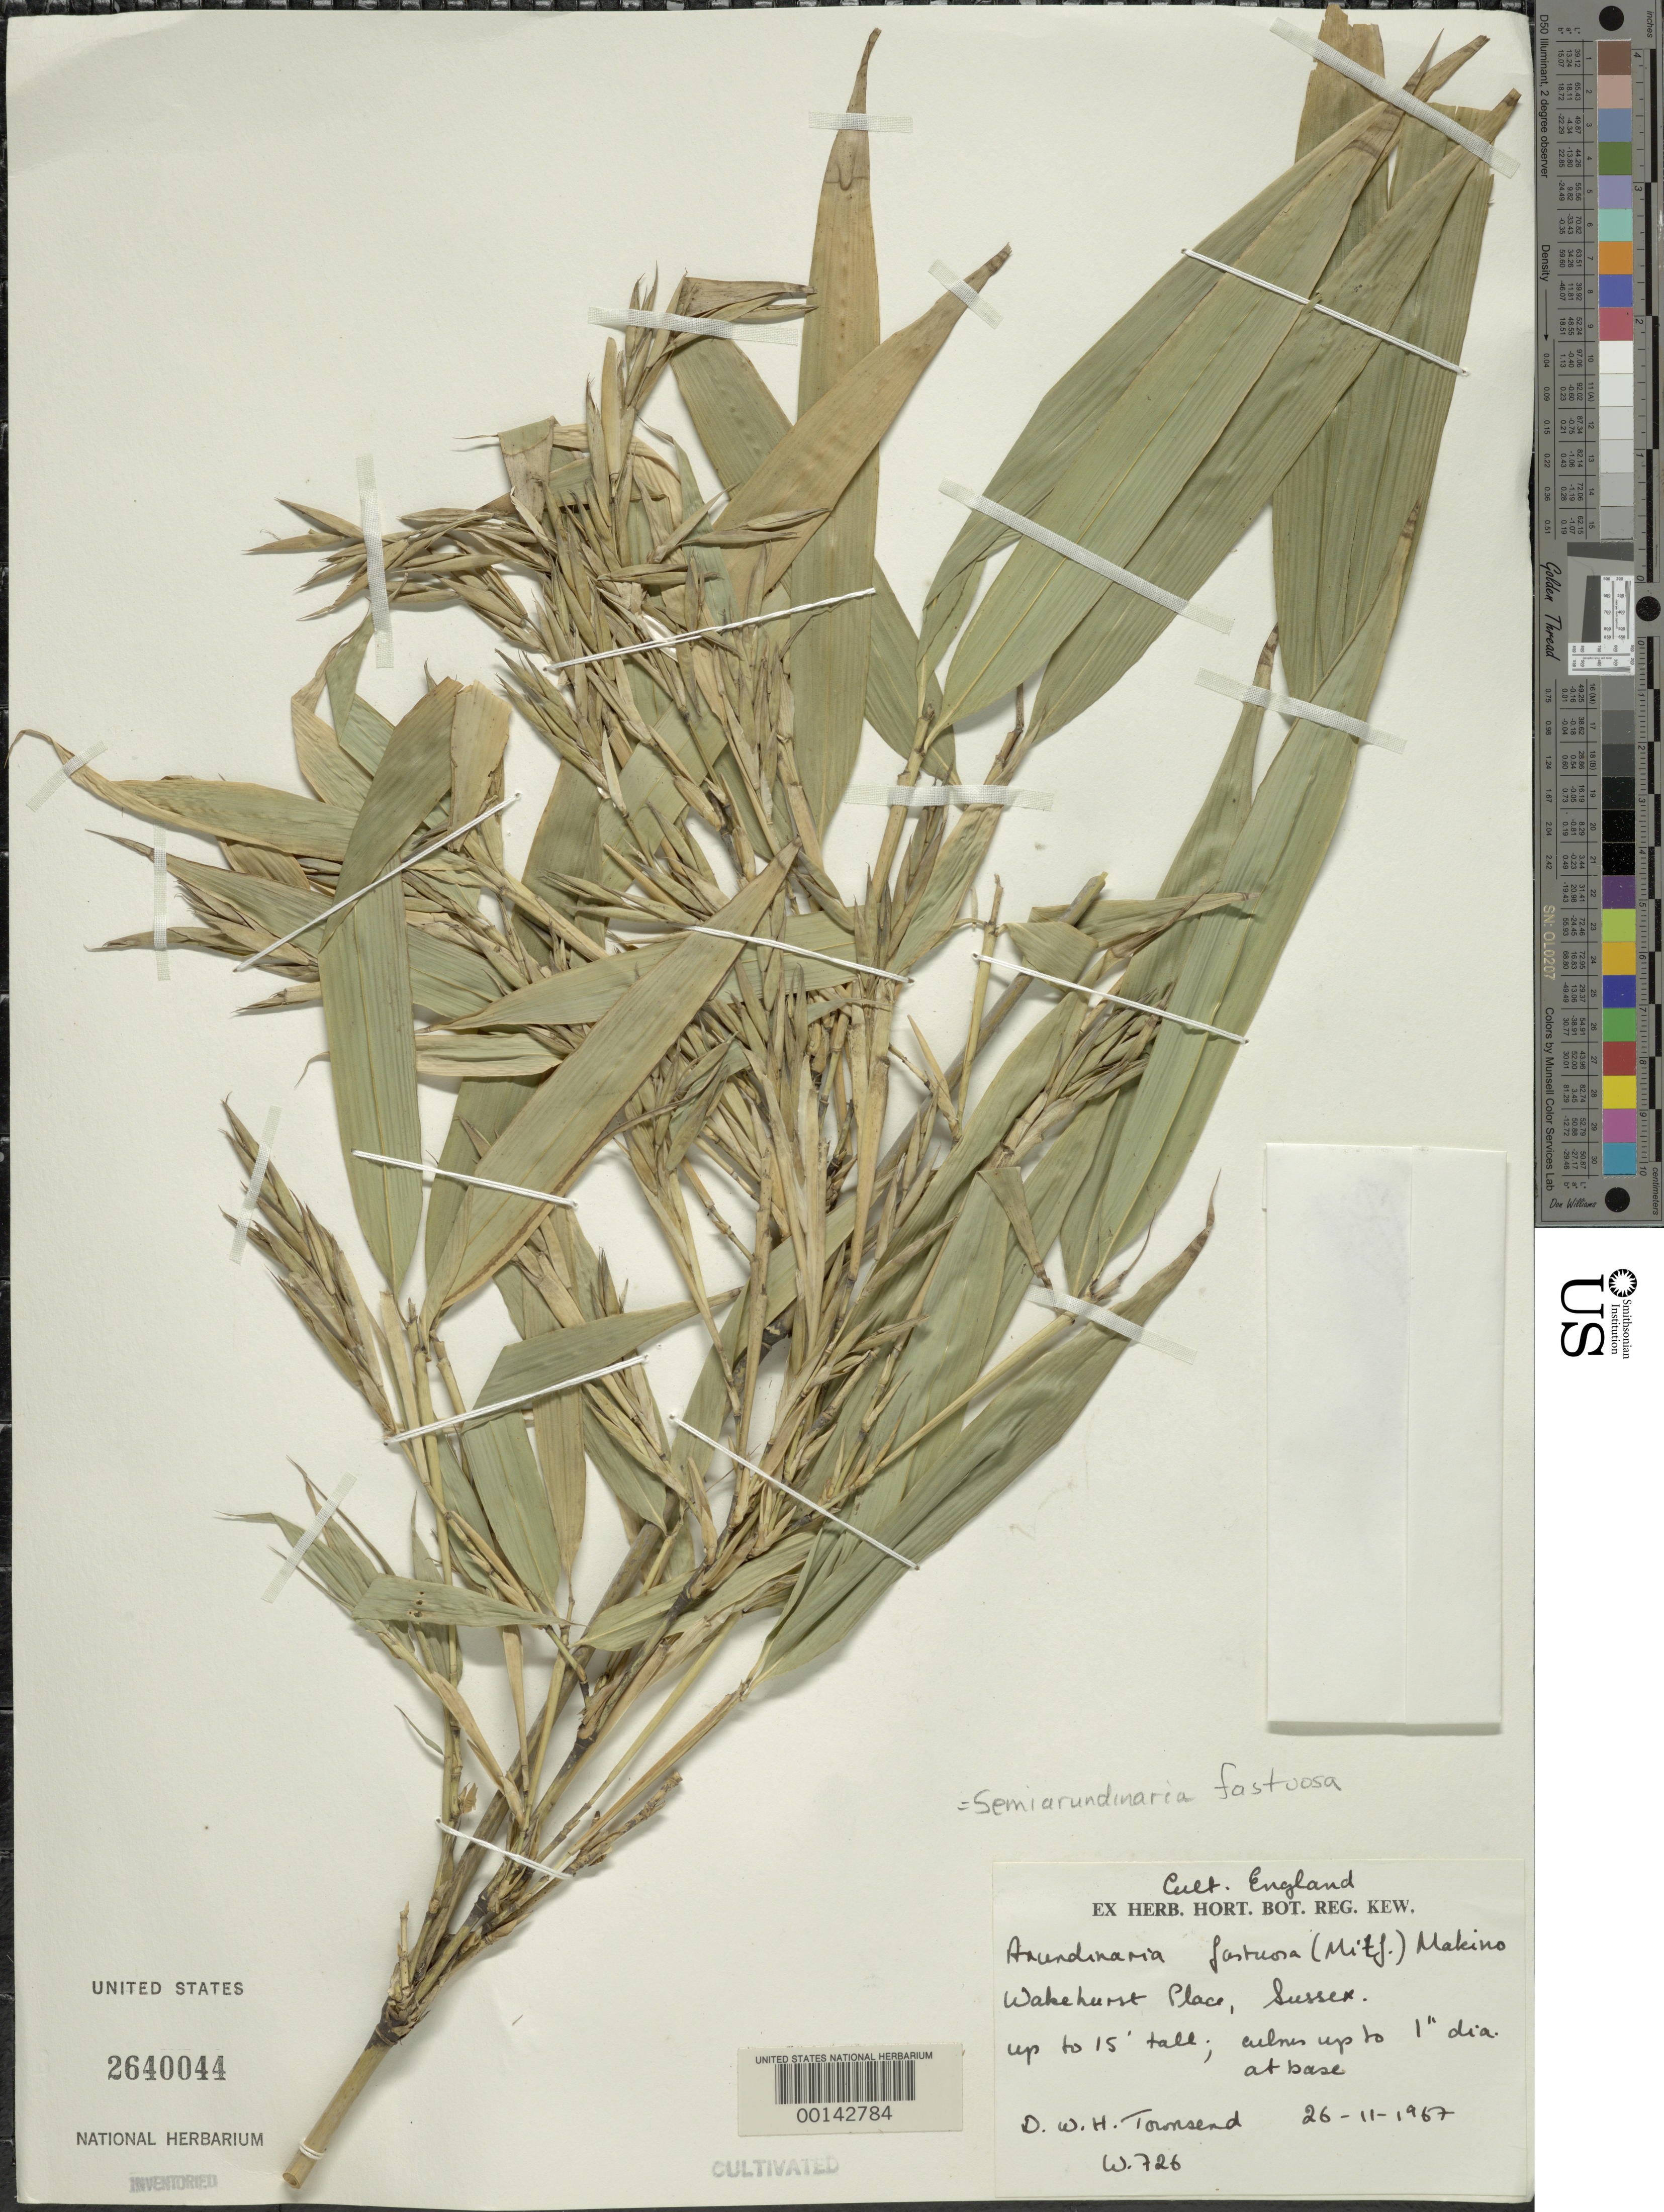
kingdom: Plantae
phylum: Tracheophyta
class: Liliopsida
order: Poales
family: Poaceae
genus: Semiarundinaria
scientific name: Semiarundinaria fastuosa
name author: Makino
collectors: I. W. Townsend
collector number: W 726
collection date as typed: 26 Nov 1967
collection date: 1967-11-26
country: United Kingdom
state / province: England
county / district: East Sussex / West Sussex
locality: Sussex, wakehurst place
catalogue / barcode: US 2640044